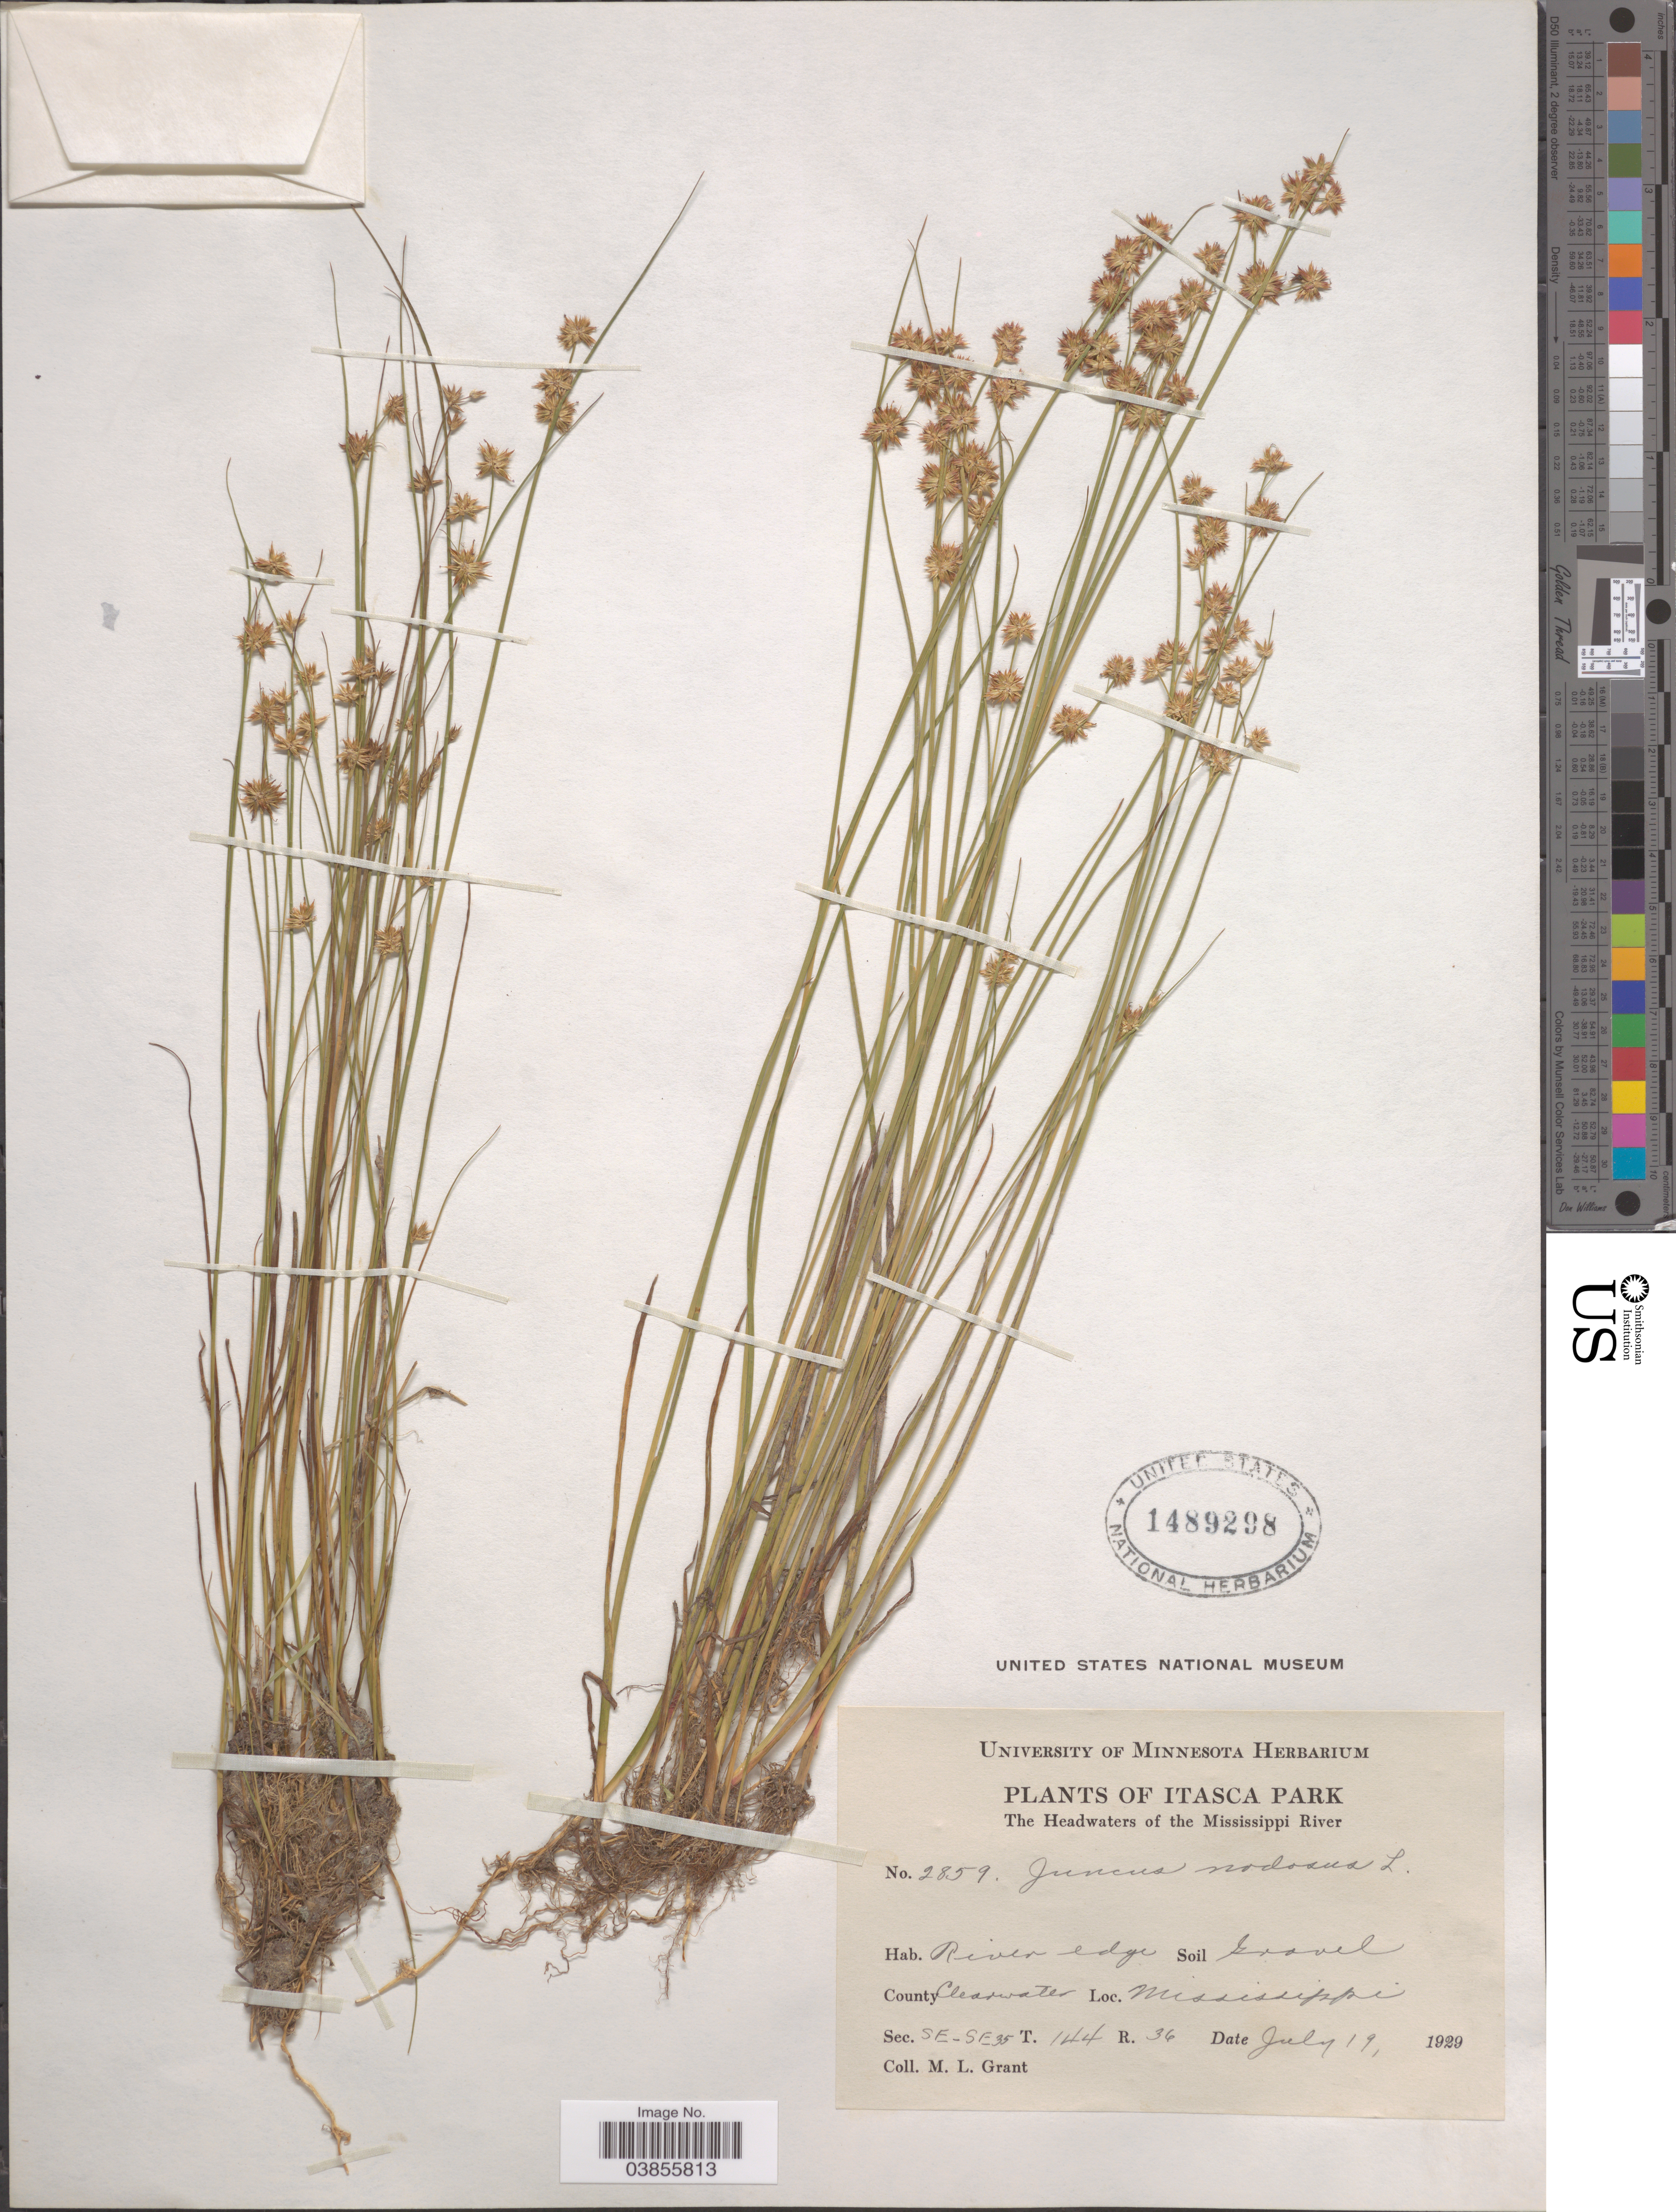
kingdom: Plantae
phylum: Tracheophyta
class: Liliopsida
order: Poales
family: Juncaceae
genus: Juncus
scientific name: Juncus nodosus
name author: L.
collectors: M. L. Grant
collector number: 2859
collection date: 1929-07-19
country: United States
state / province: Minnesota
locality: Itasca Park. The headwaters of the Mississippi River. County Clearwater. Sec. SE-SE35 T. 144 R.36.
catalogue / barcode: US 1489298